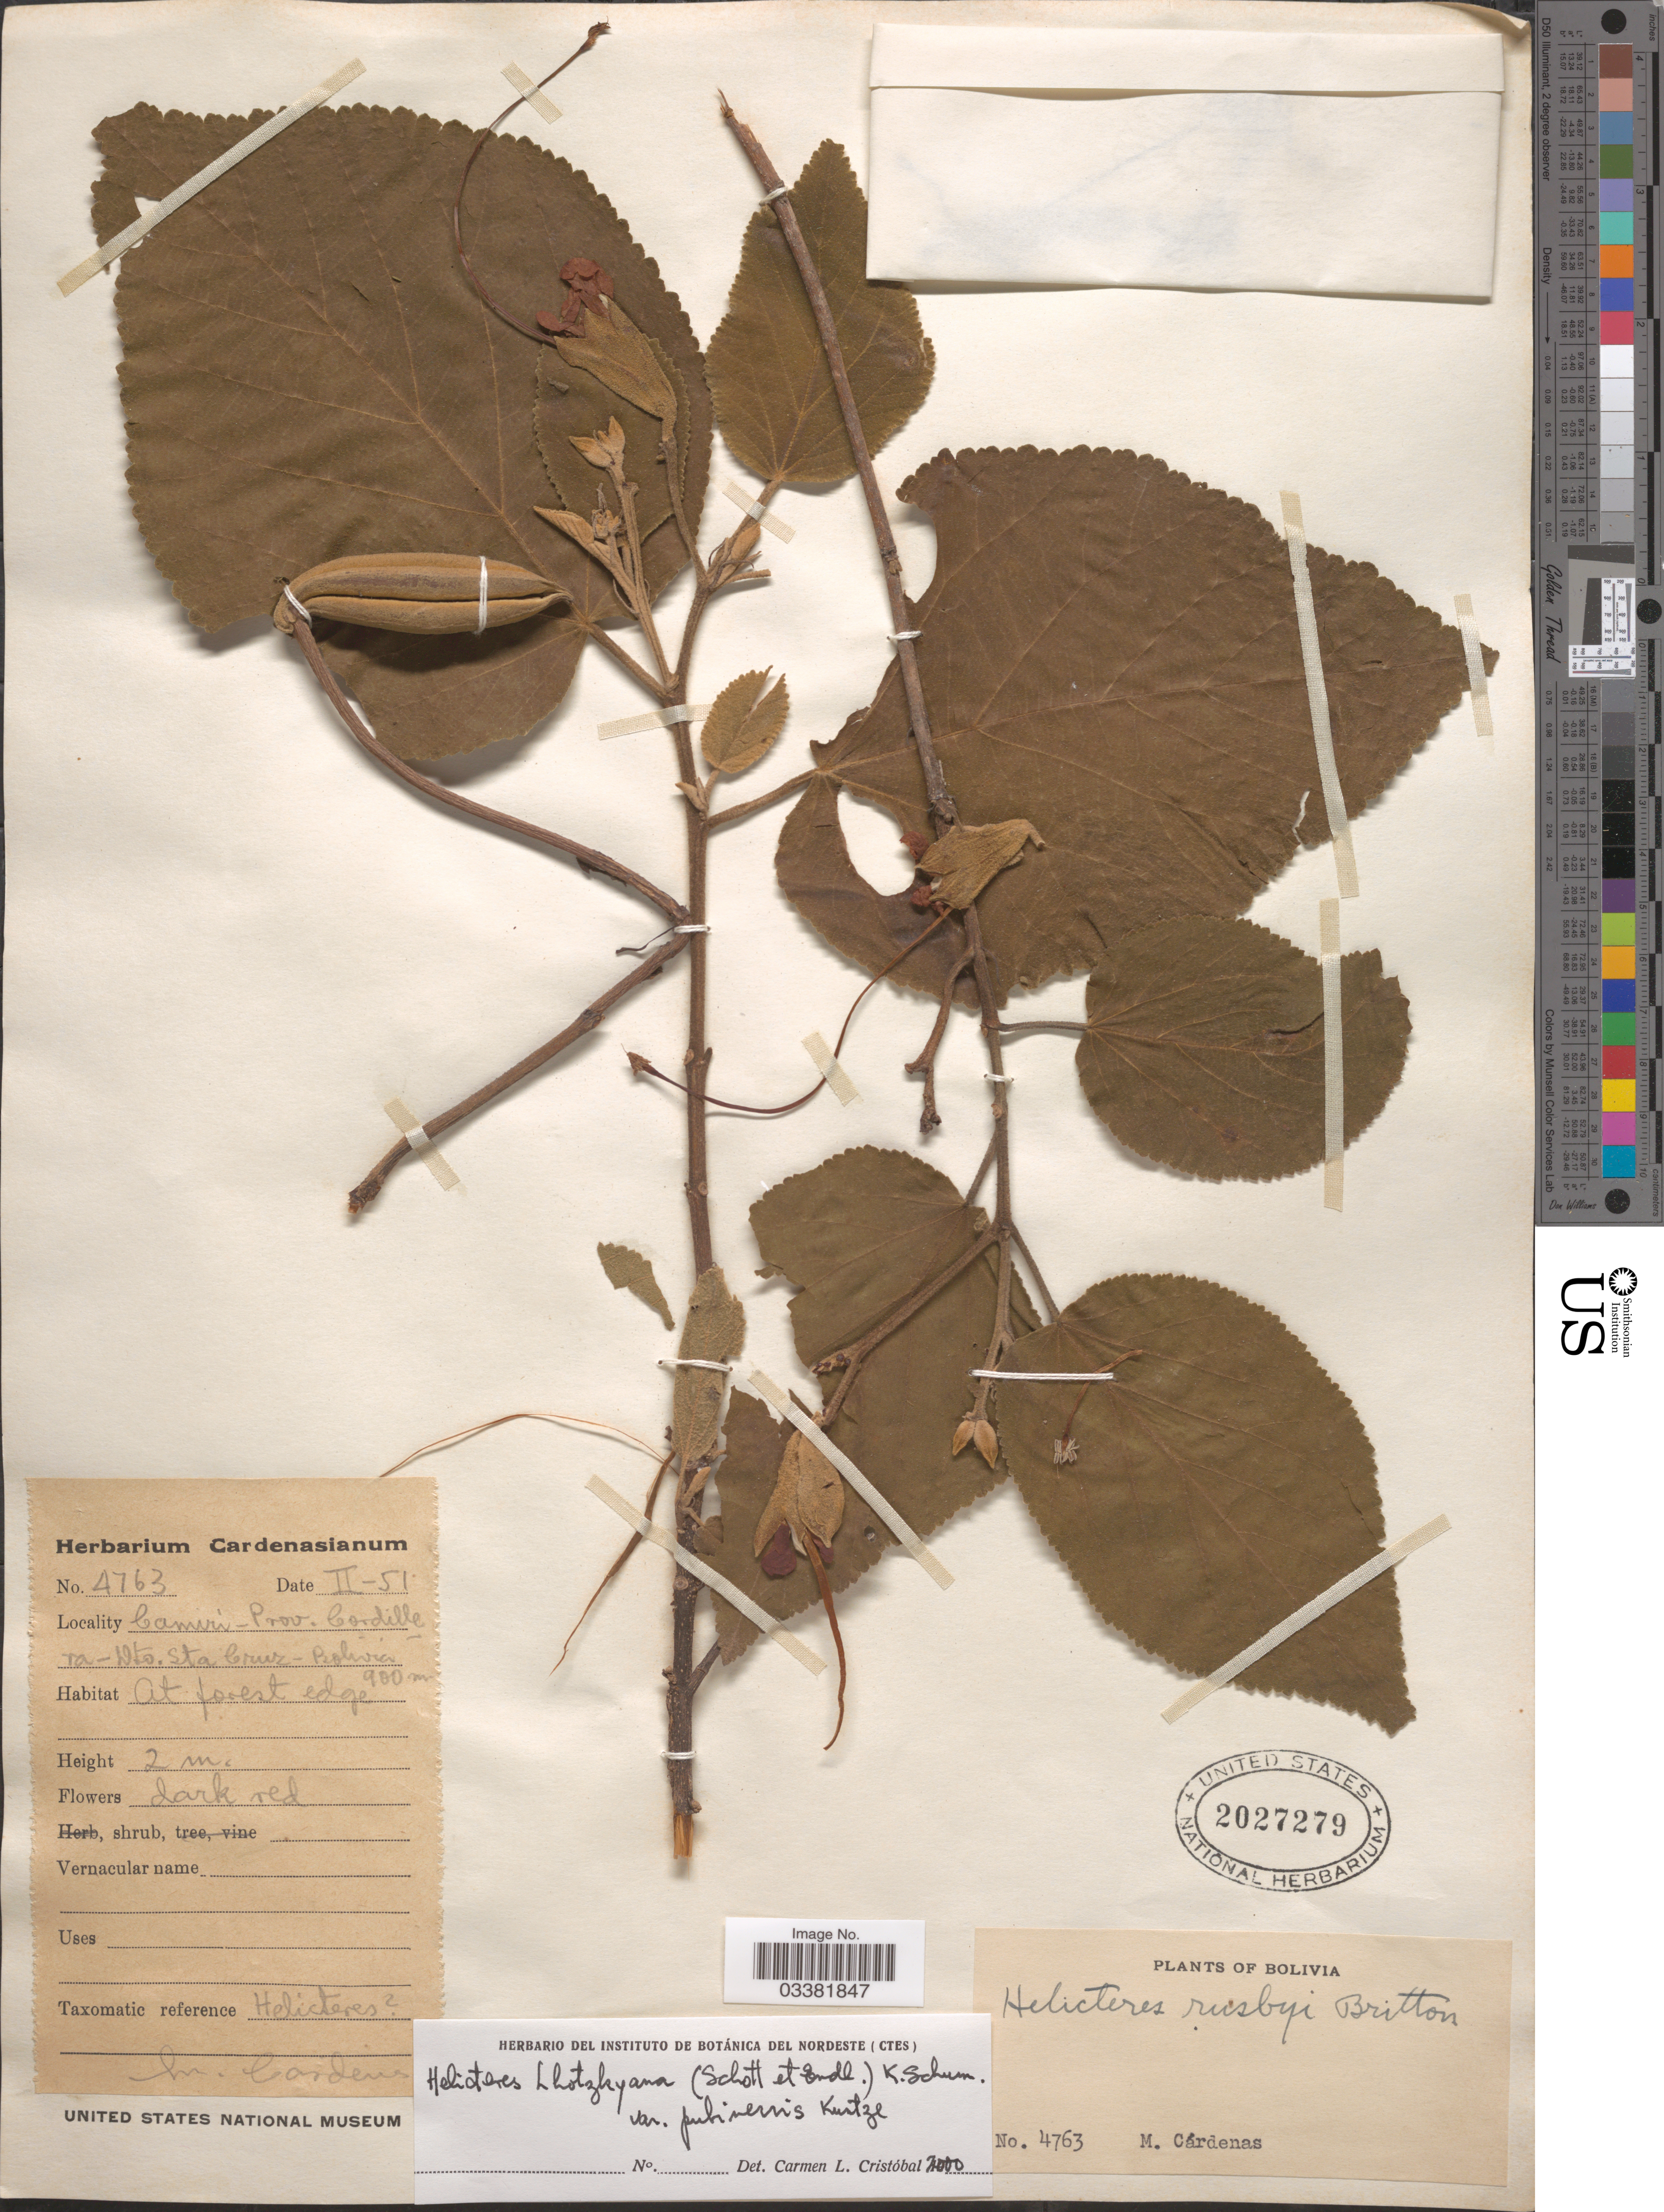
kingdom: Plantae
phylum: Tracheophyta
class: Magnoliopsida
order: Malvales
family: Malvaceae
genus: Helicteres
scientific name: Helicteres lhotzkyana var. pubinervis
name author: Kuntze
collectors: M. Cárdenas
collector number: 4763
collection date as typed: Transcribed d/m/y: /2/51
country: Bolivia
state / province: Santa Cruz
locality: Camiri- Prov. Cordillera- Dto. Sta. Cruz.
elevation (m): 900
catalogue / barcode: US 2027279